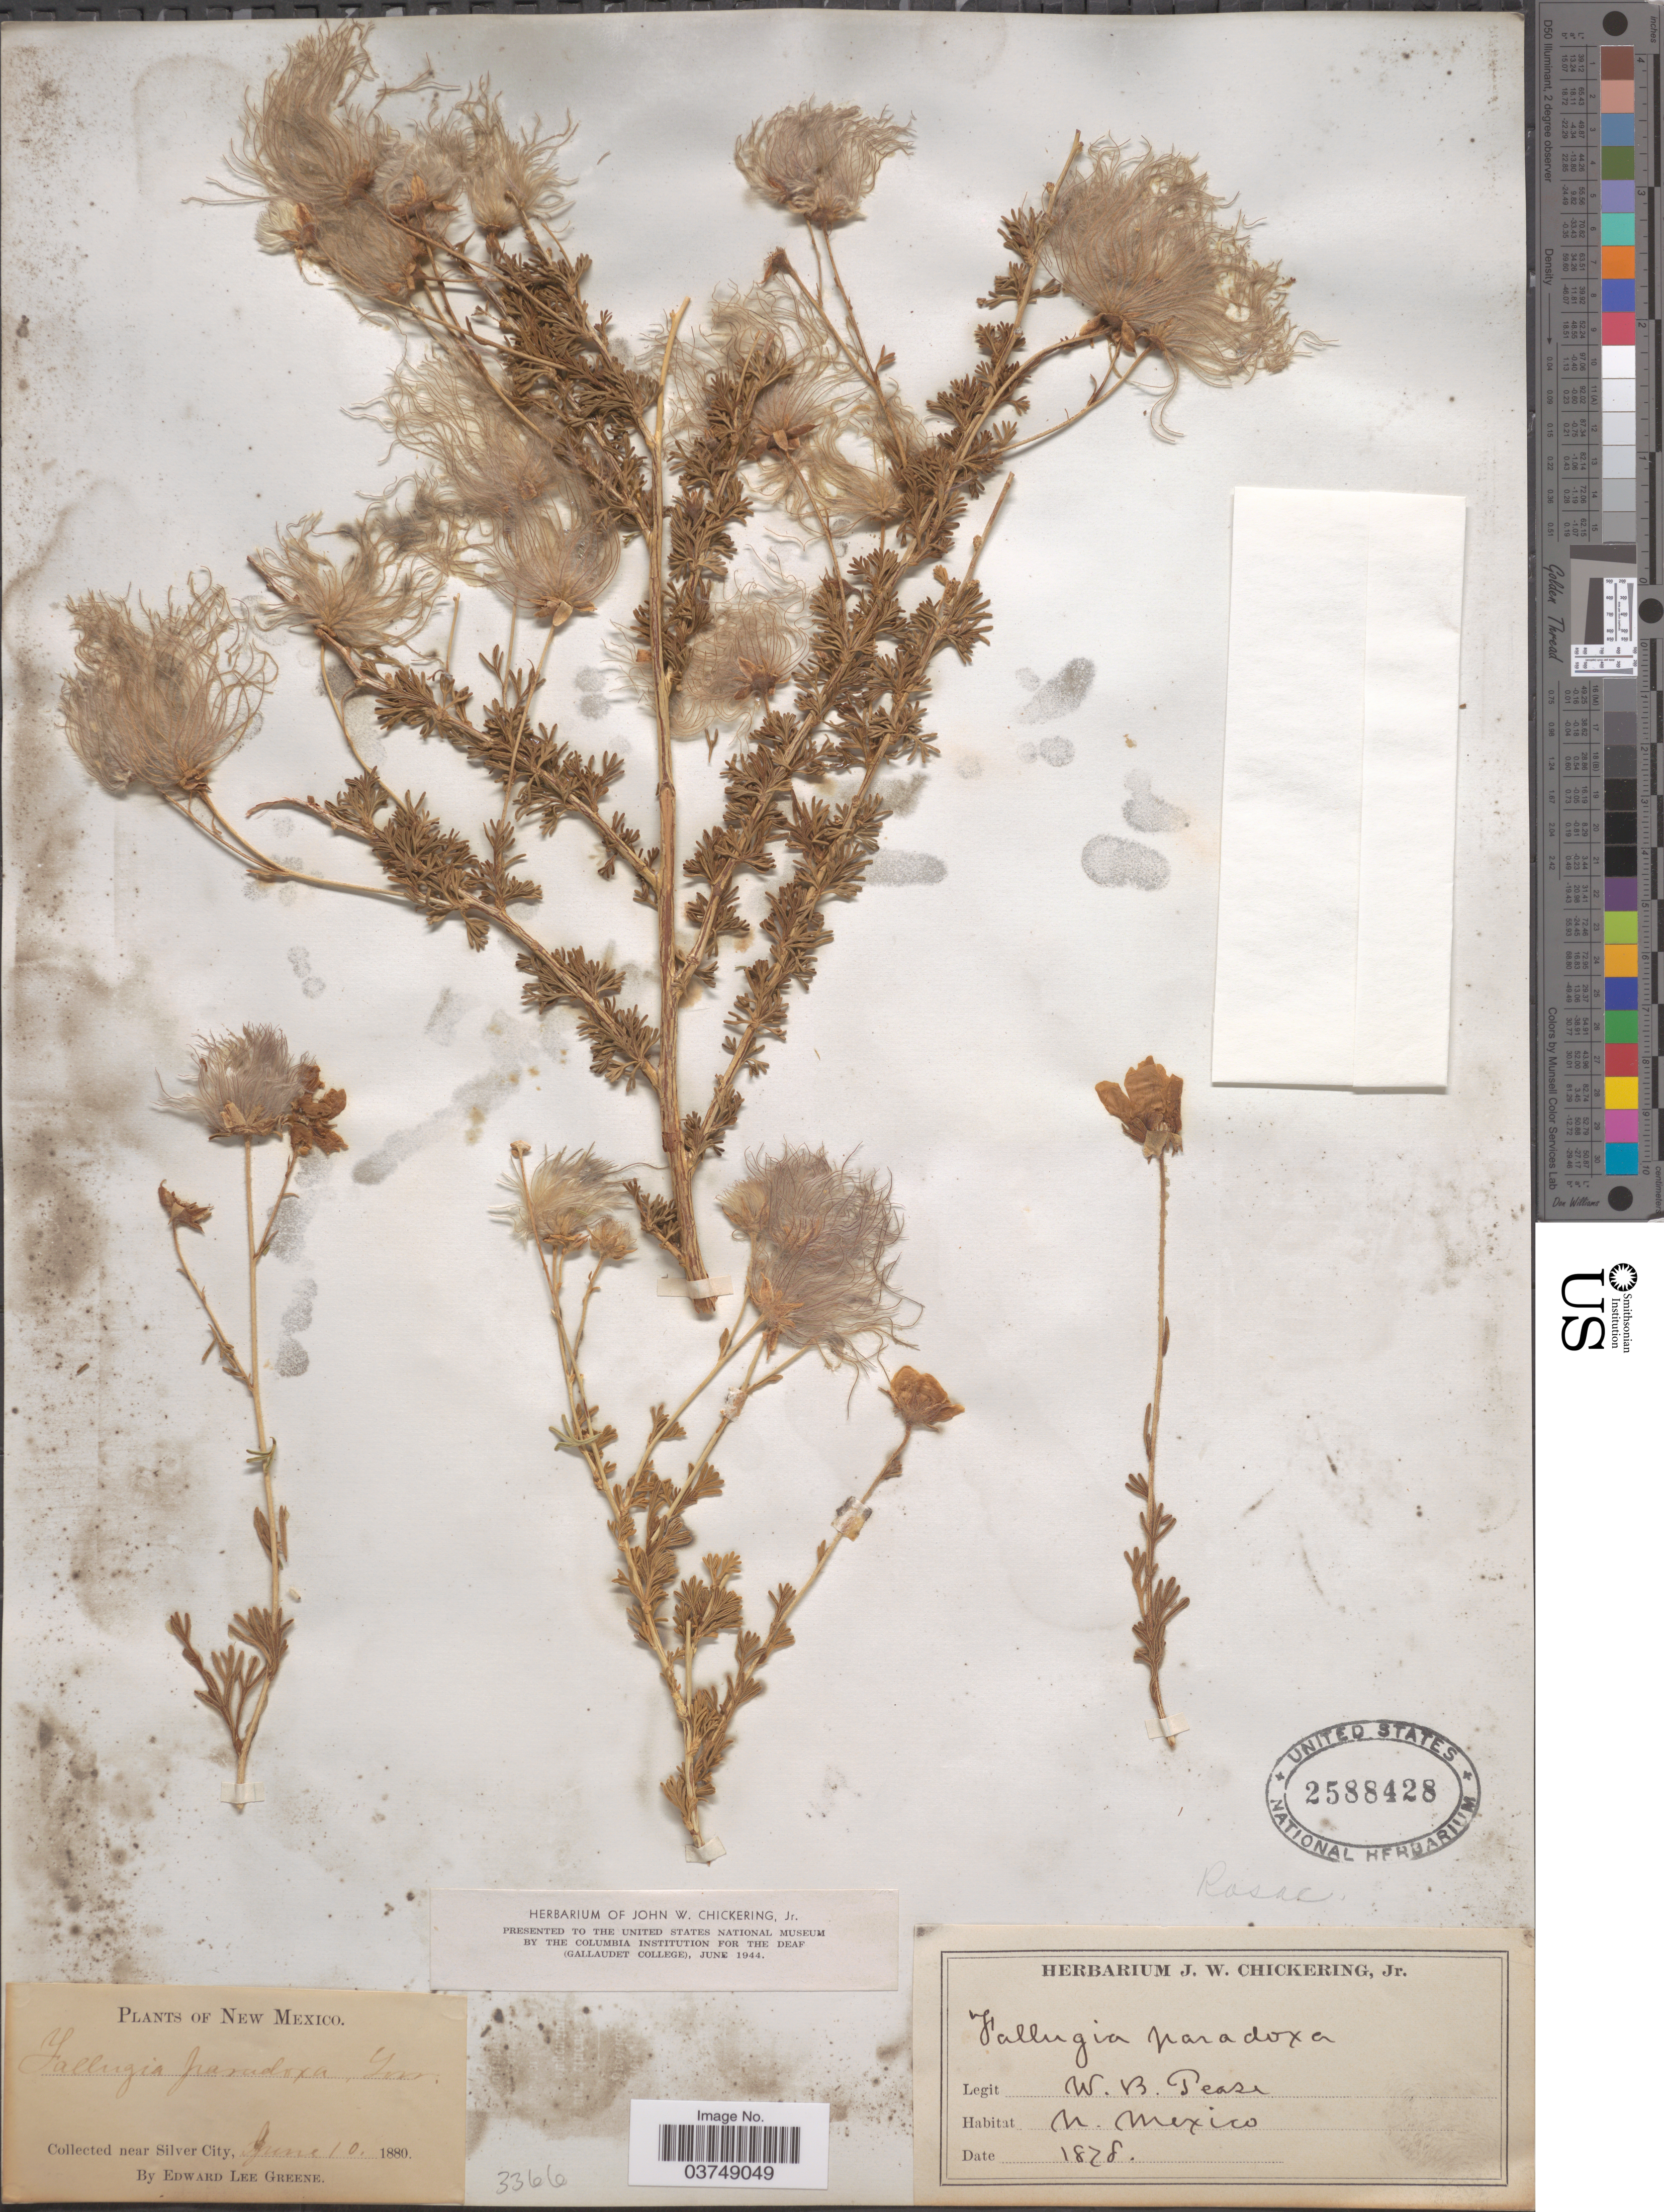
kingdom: Plantae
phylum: Tracheophyta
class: Magnoliopsida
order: Rosales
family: Rosaceae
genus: Fallugia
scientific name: Fallugia acuminata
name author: (Wooton) Rydb.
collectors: E. L. Greene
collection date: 1880-06-10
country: United States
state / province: New Mexico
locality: Near Silver City.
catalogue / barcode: US 2588428